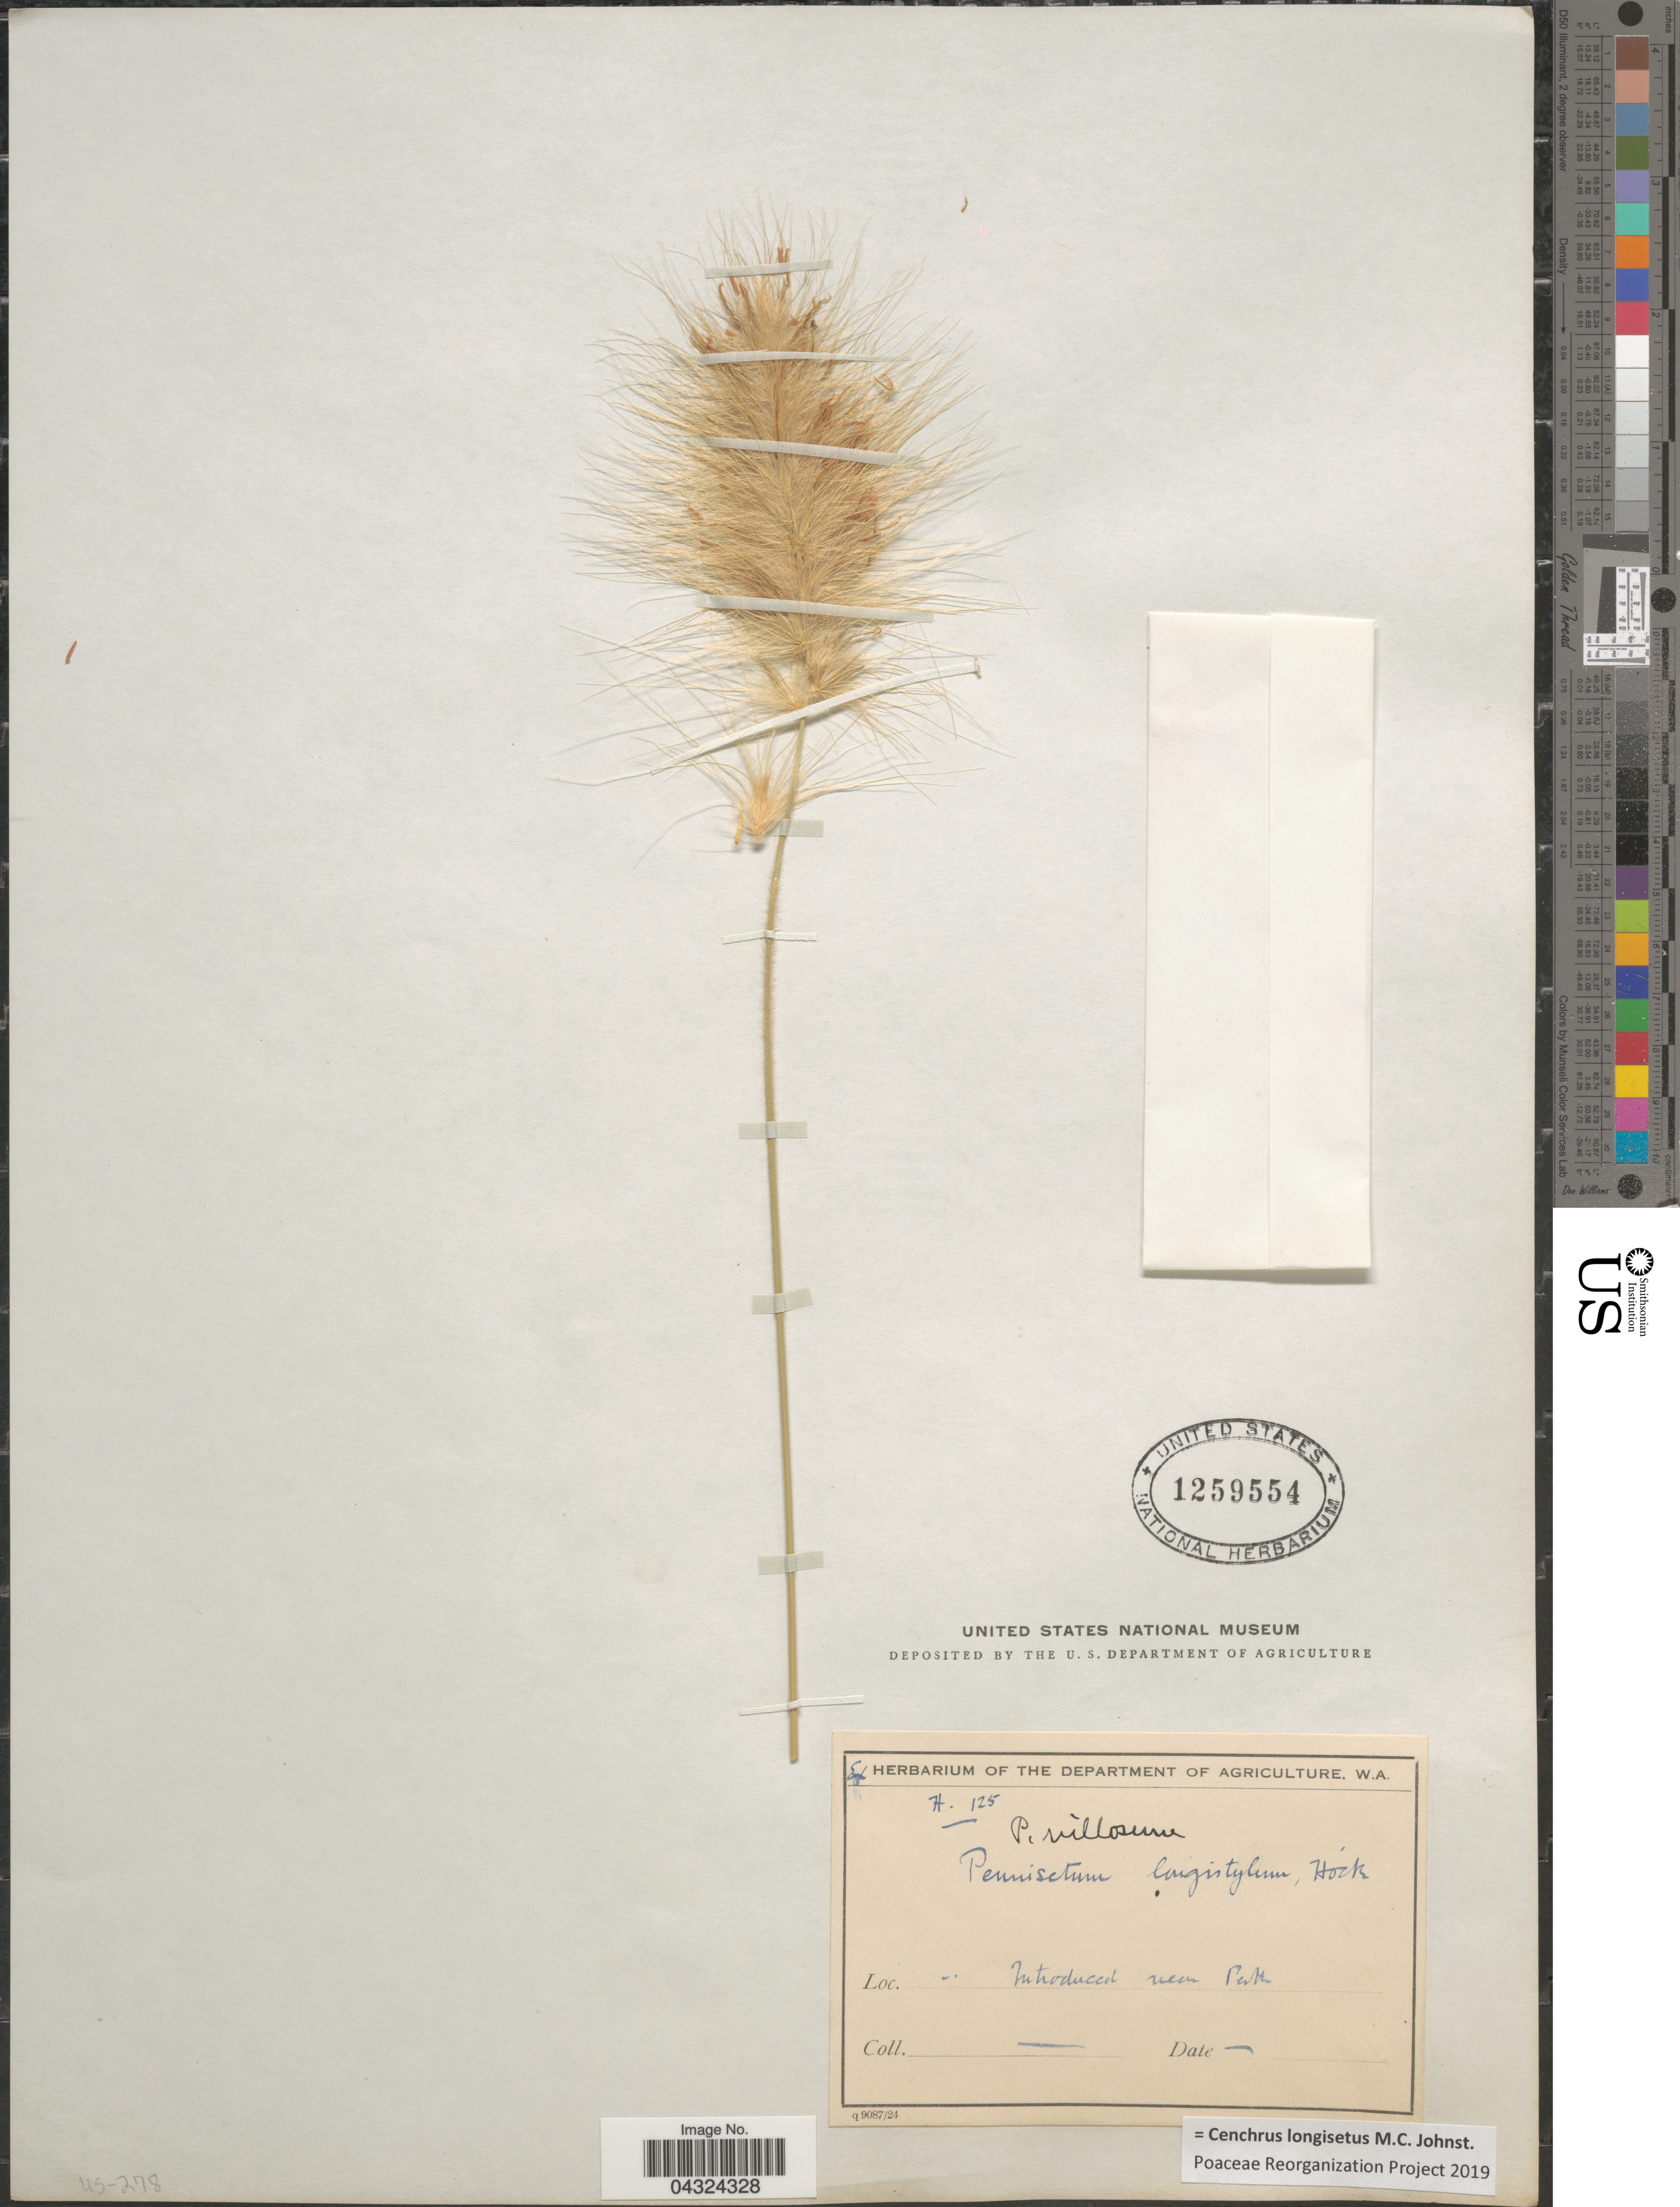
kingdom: Plantae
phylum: Tracheophyta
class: Liliopsida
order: Poales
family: Poaceae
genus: Cenchrus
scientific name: Cenchrus longisetus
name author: M.C. Johnst.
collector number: H125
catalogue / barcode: US 1259554